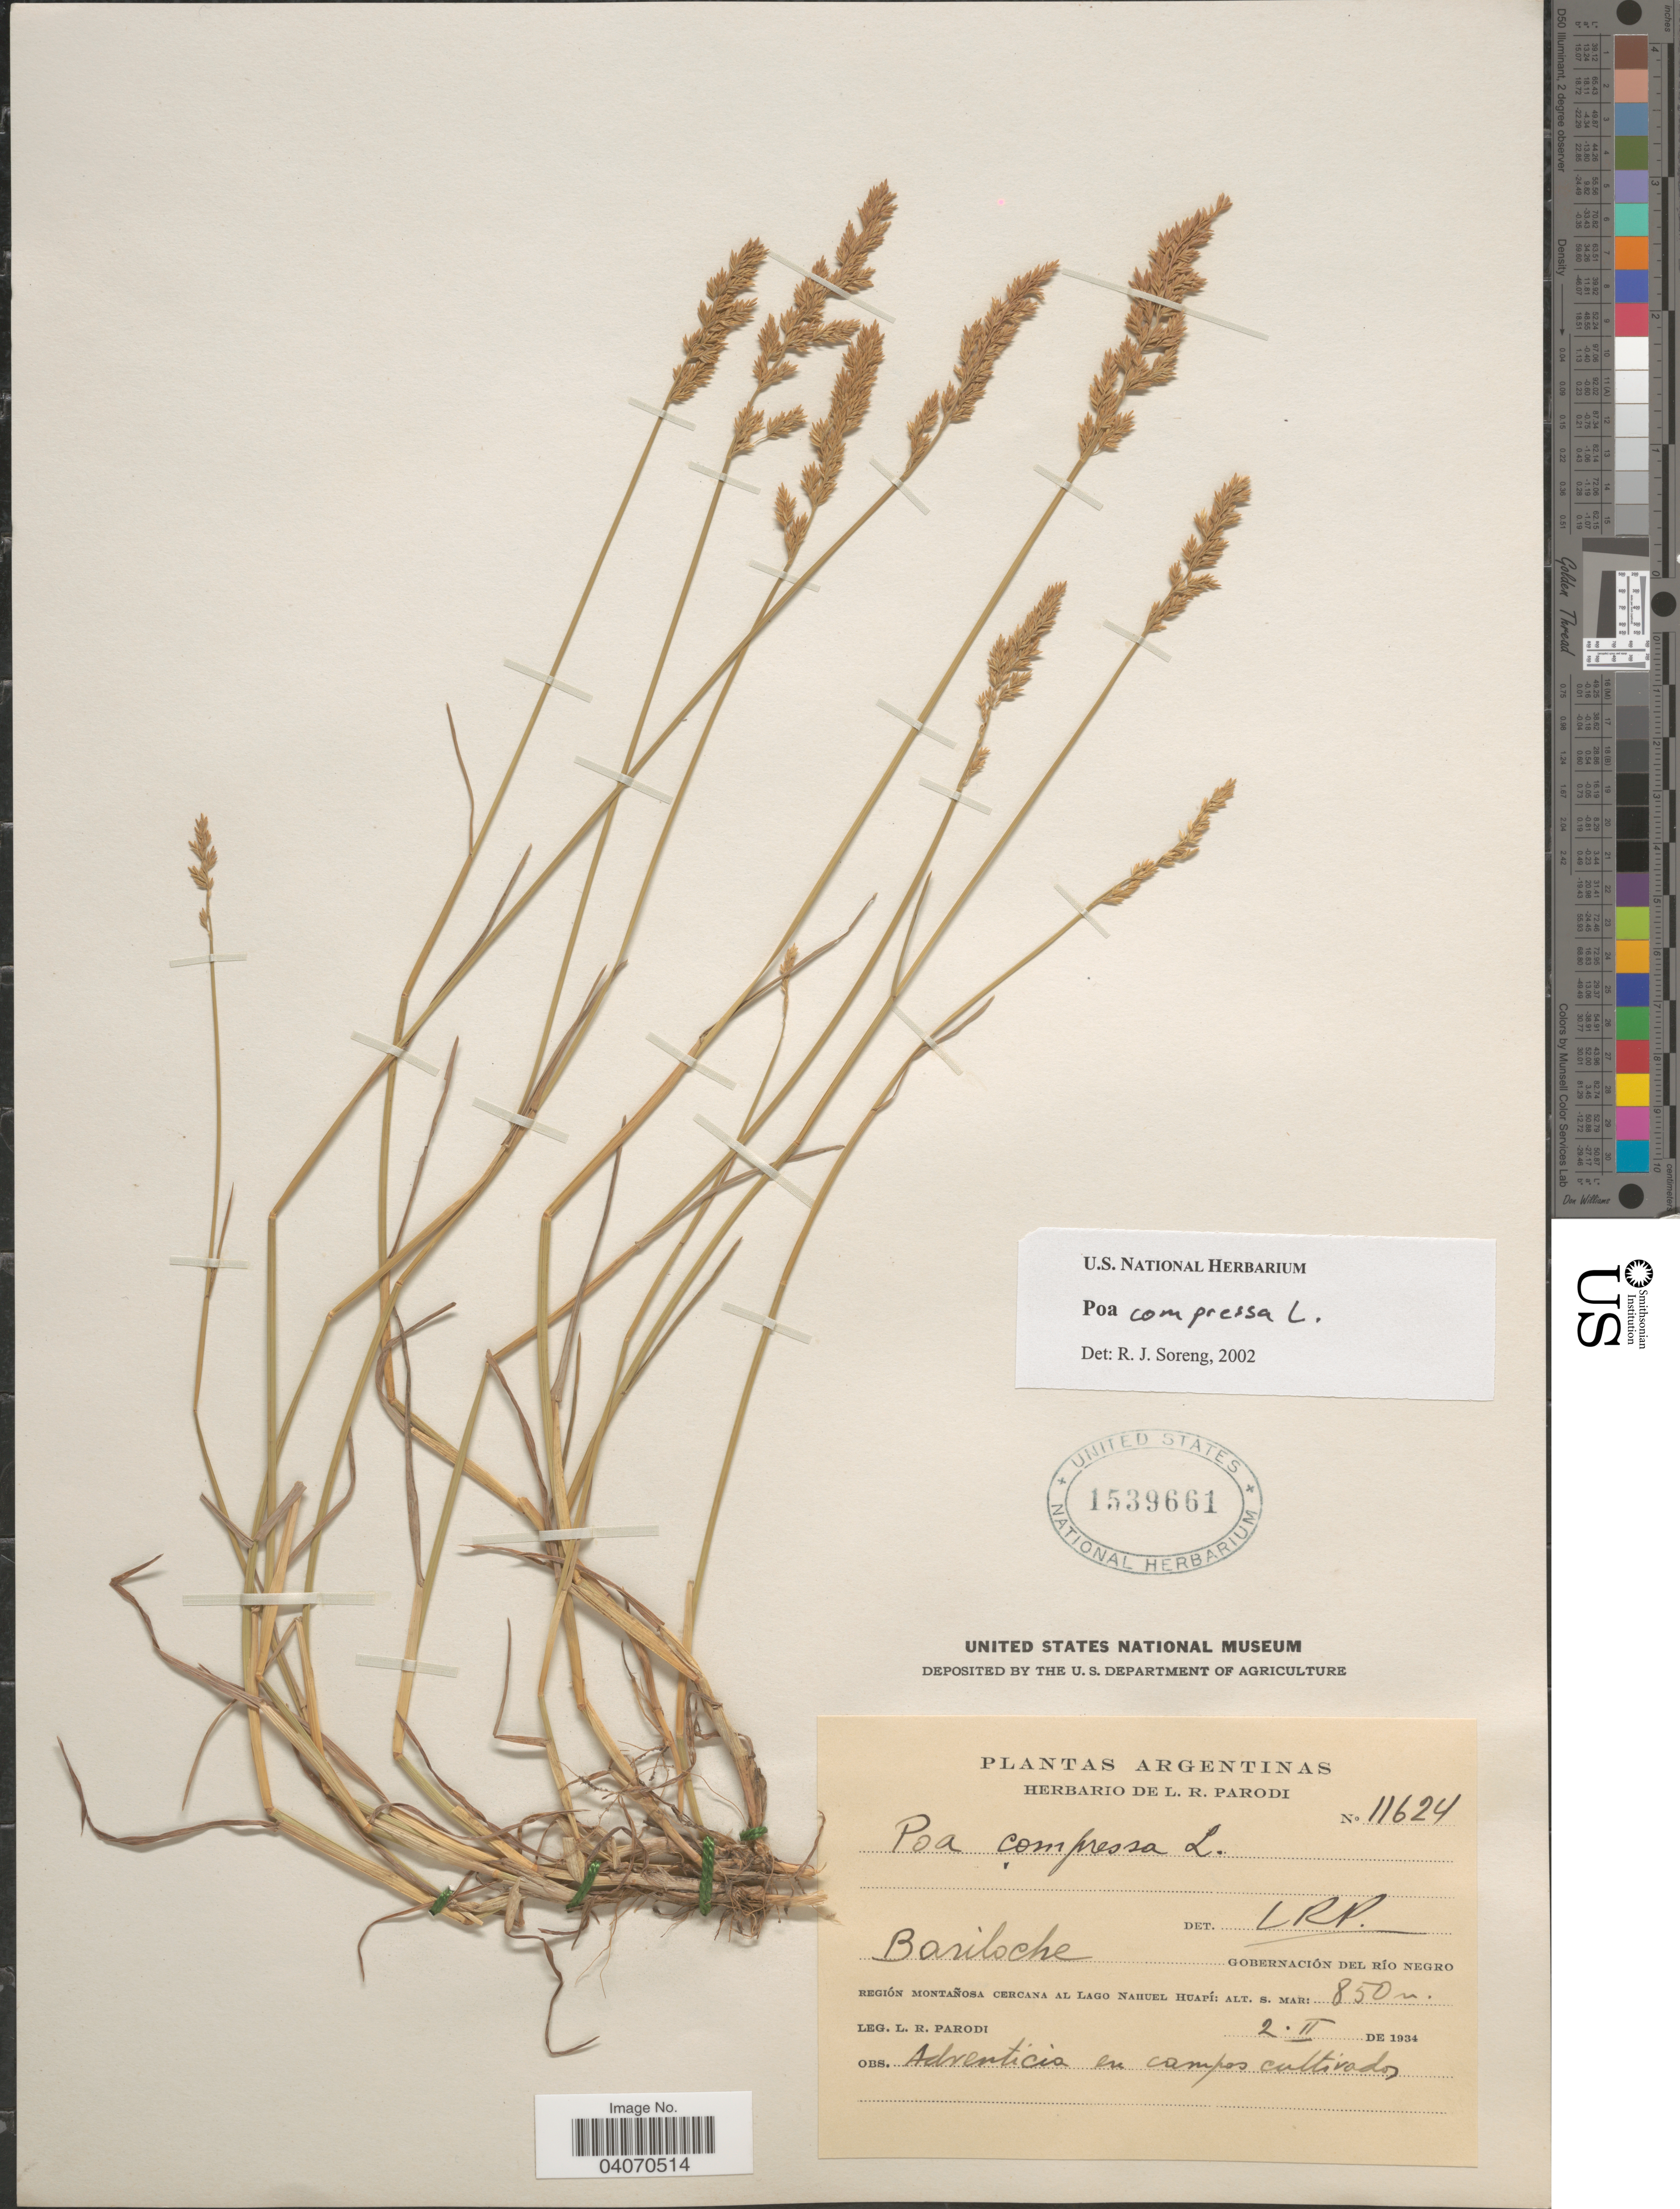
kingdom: Plantae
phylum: Tracheophyta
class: Liliopsida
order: Poales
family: Poaceae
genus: Poa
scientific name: Poa compressa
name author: L.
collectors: L. R. Parodi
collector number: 11624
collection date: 1934-02-02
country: Argentina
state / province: Rio Negro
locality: Bariloche. Gobernación del Río Negro. Región montañosa cercana al Lago Nahuel Huapí.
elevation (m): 850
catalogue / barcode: US 1539661